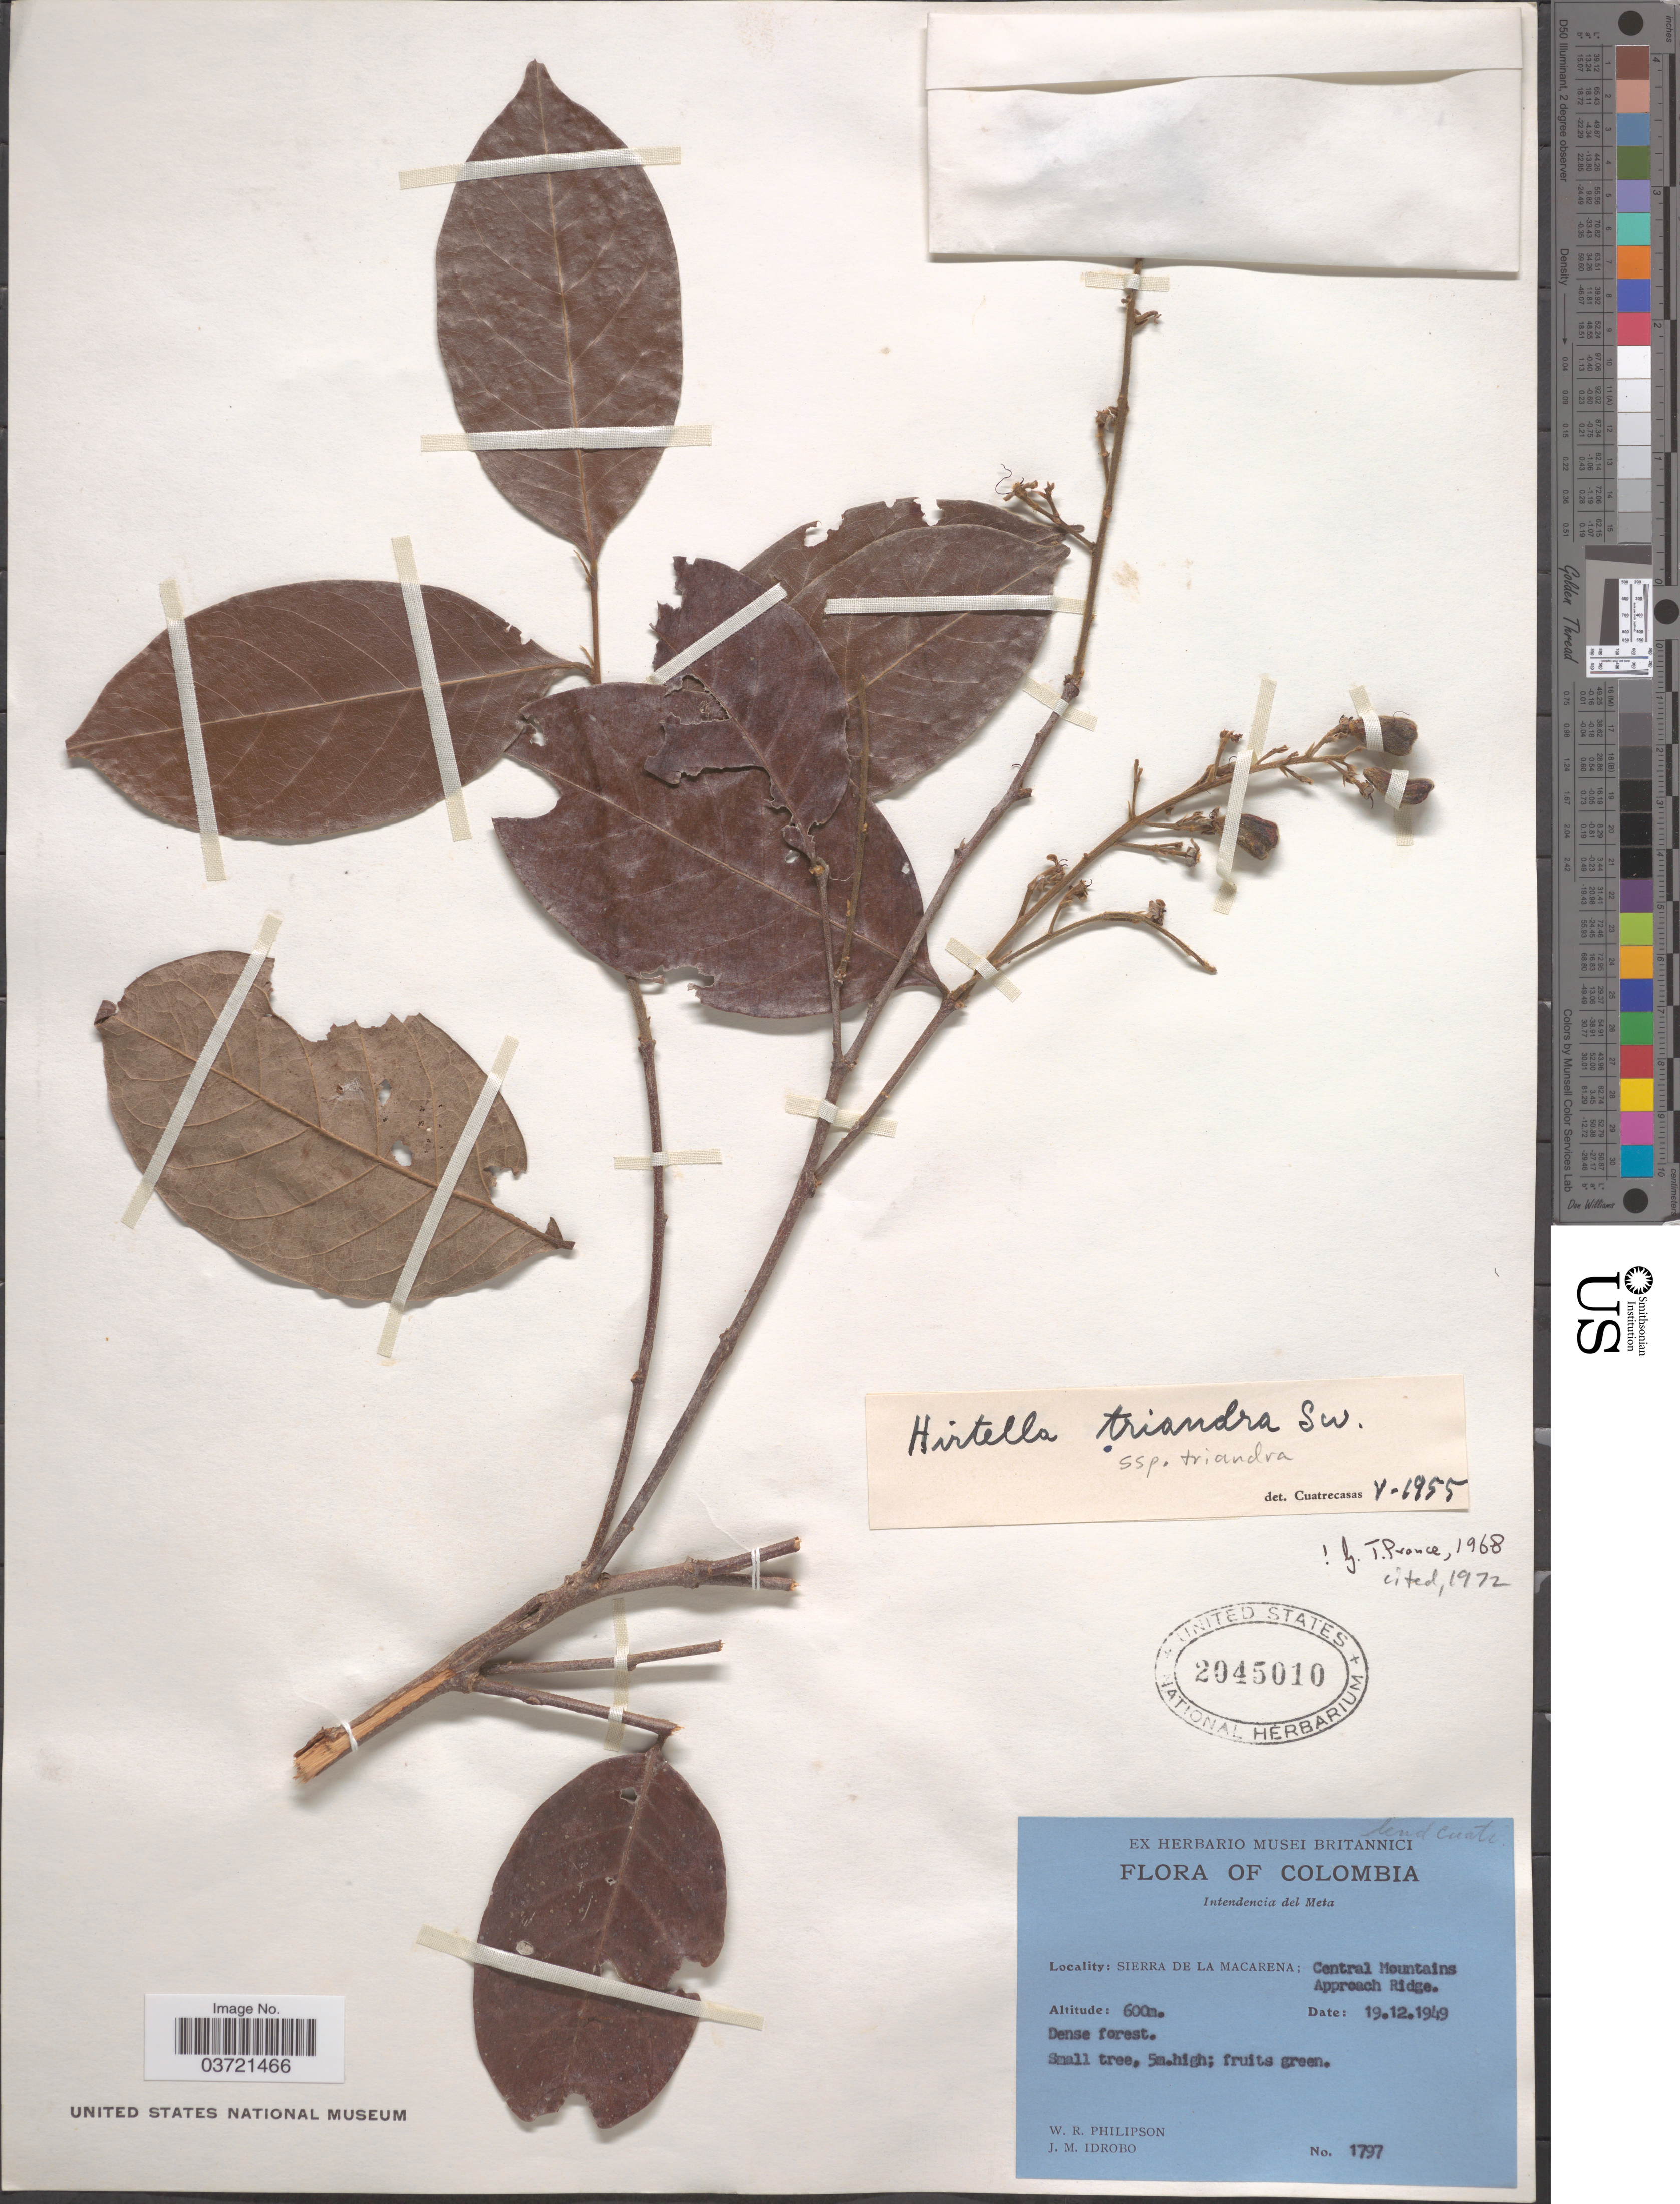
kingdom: Plantae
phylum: Tracheophyta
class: Magnoliopsida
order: Malpighiales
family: Chrysobalanaceae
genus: Hirtella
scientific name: Hirtella triandra subsp. triandra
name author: Sw.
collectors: W. R. Philipson & J. M. Idrobo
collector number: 1797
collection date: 1949-12-19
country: Colombia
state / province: Meta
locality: Intendencia del Meta. Sierra de La Macarena; Central Mountains Approach Ridge.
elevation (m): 600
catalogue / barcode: US 2045010